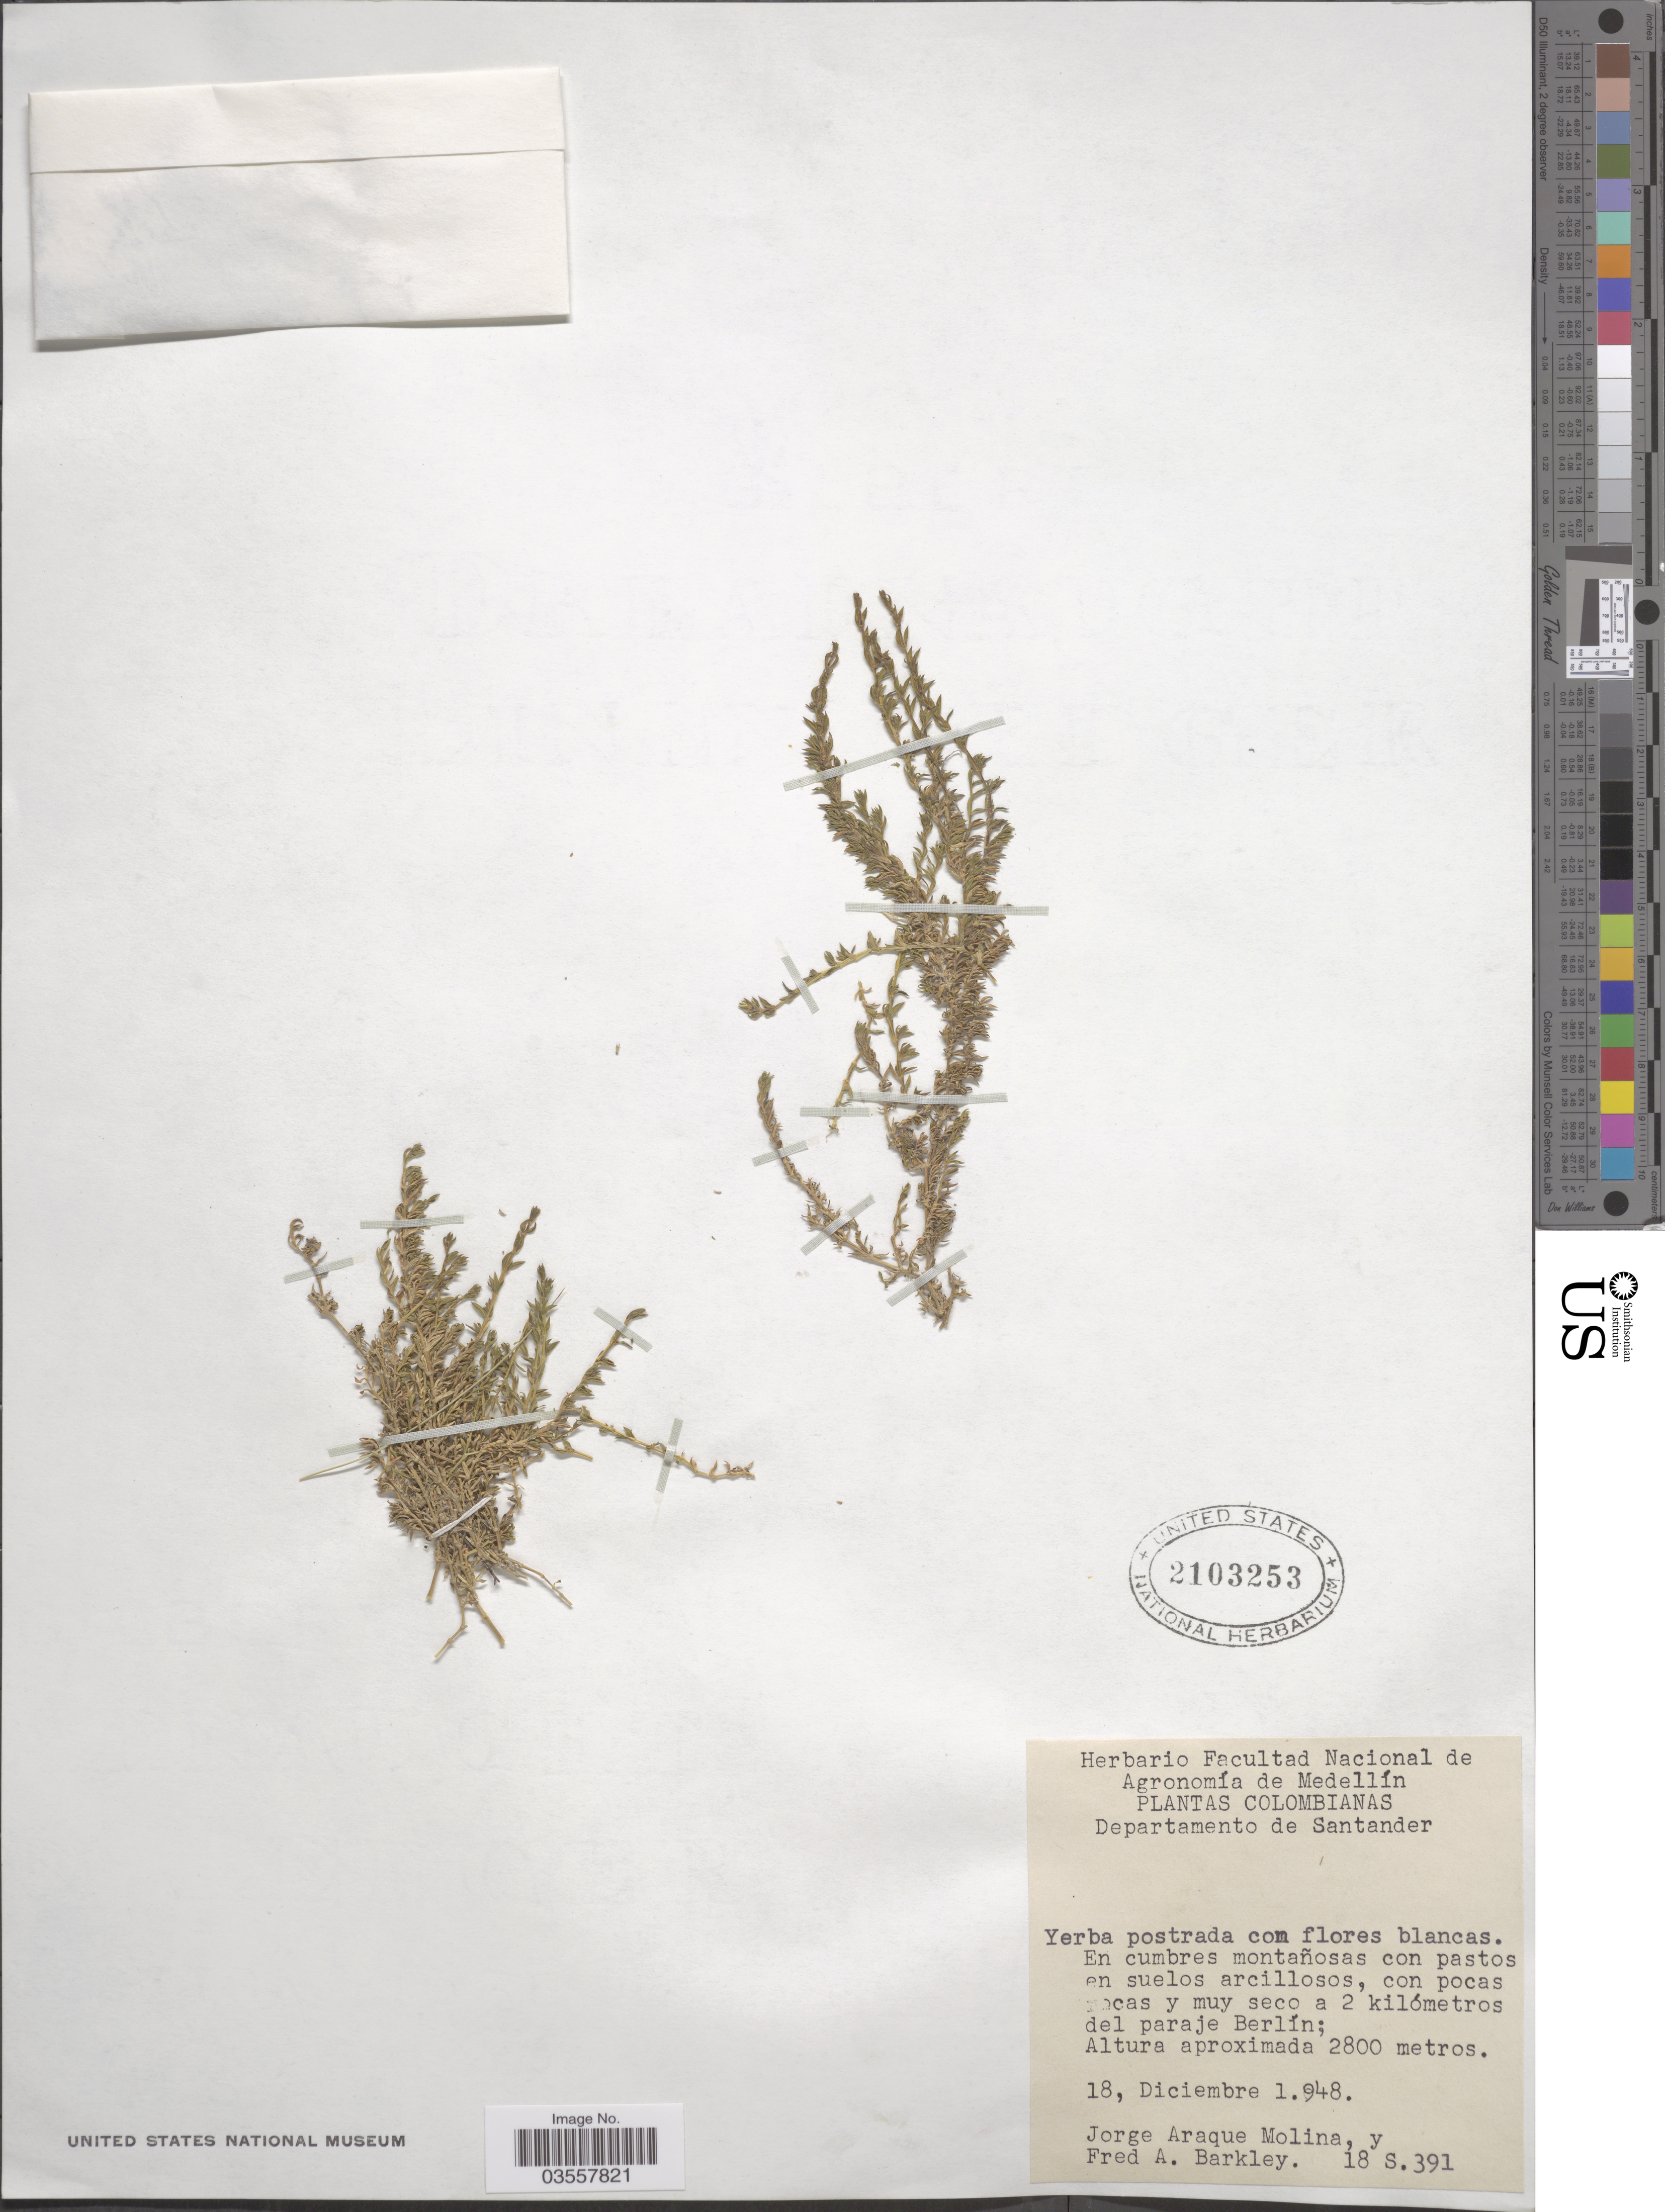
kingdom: Plantae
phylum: Tracheophyta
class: Magnoliopsida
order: Caryophyllales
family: Caryophyllaceae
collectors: J. Araque Molina & F. A. Barkley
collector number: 18S.391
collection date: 1948-12-18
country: Colombia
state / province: Santander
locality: Departamento de Santander. A 2 kilómetros del paraje Berlín.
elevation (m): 2800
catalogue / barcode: US 2103253